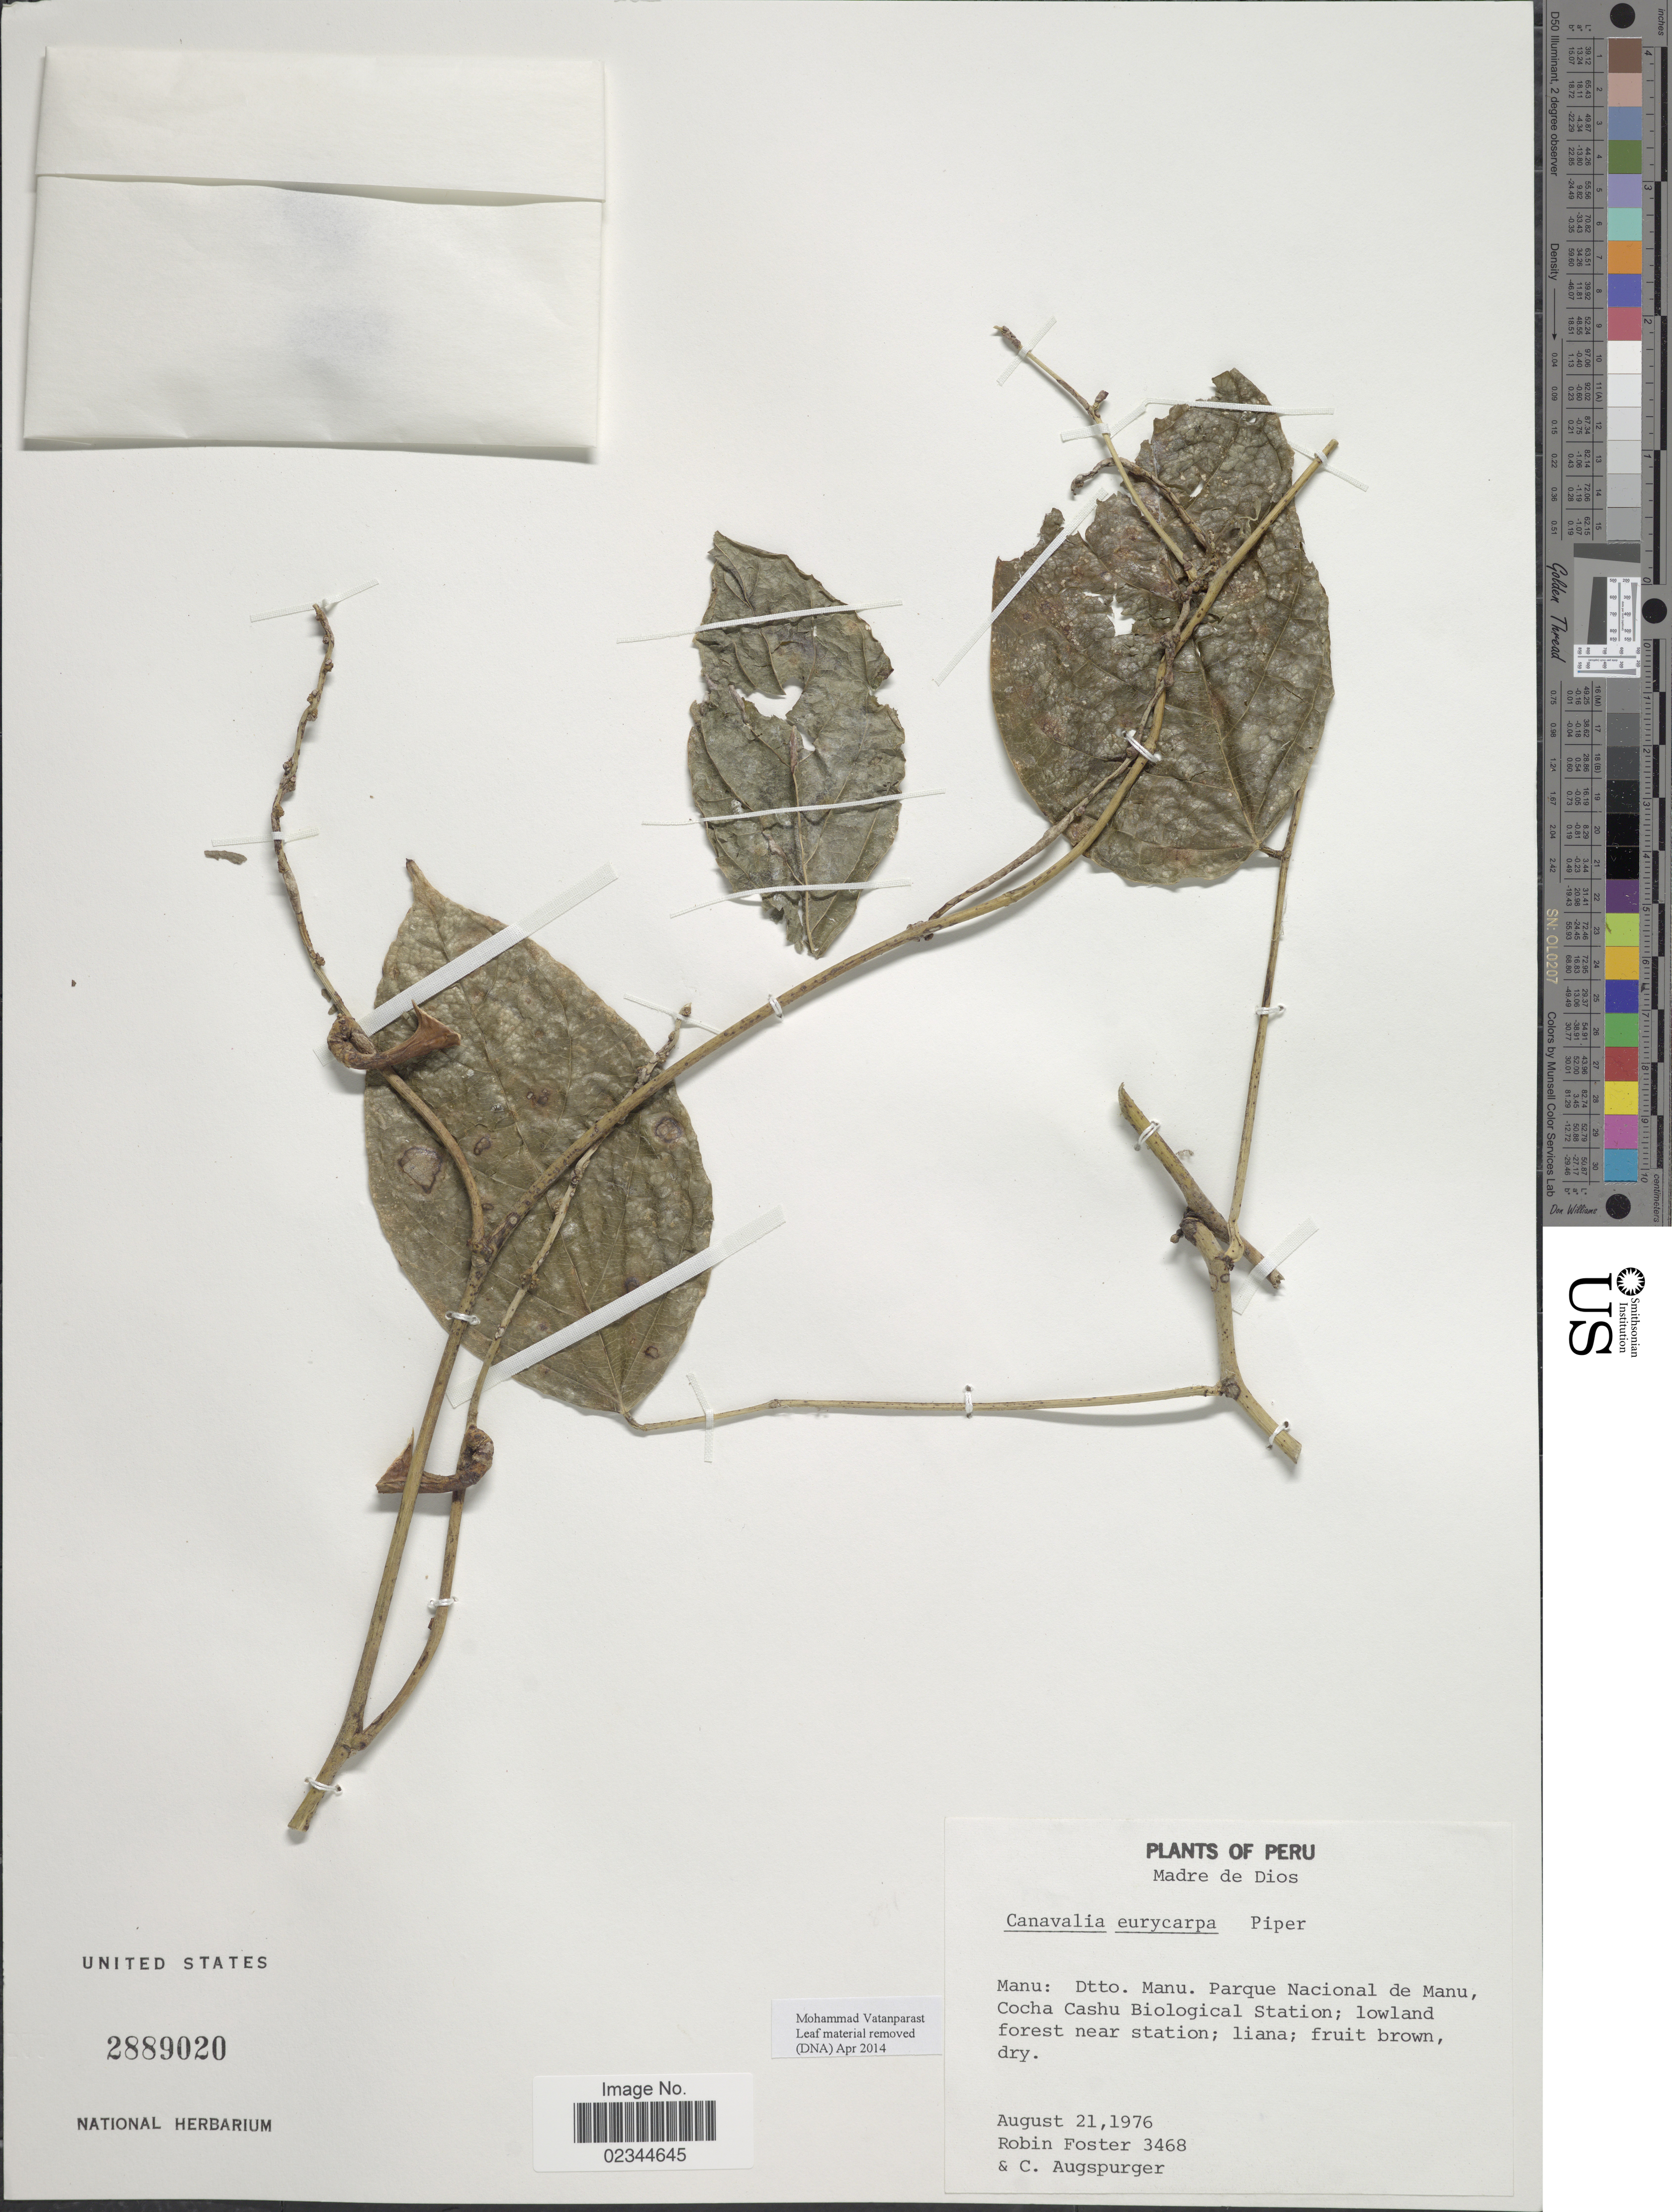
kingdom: Plantae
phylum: Tracheophyta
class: Magnoliopsida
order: Fabales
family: Fabaceae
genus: Canavalia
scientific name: Canavalia eurycarpa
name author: Piper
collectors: R. B. Foster & C. Augspurger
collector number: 3468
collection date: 1976-08-21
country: Peru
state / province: Madre de Dios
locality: Manu, Dtto. Manu, Parque Nacional de Manu, Cocha Cashu Biological Station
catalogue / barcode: US 2889020